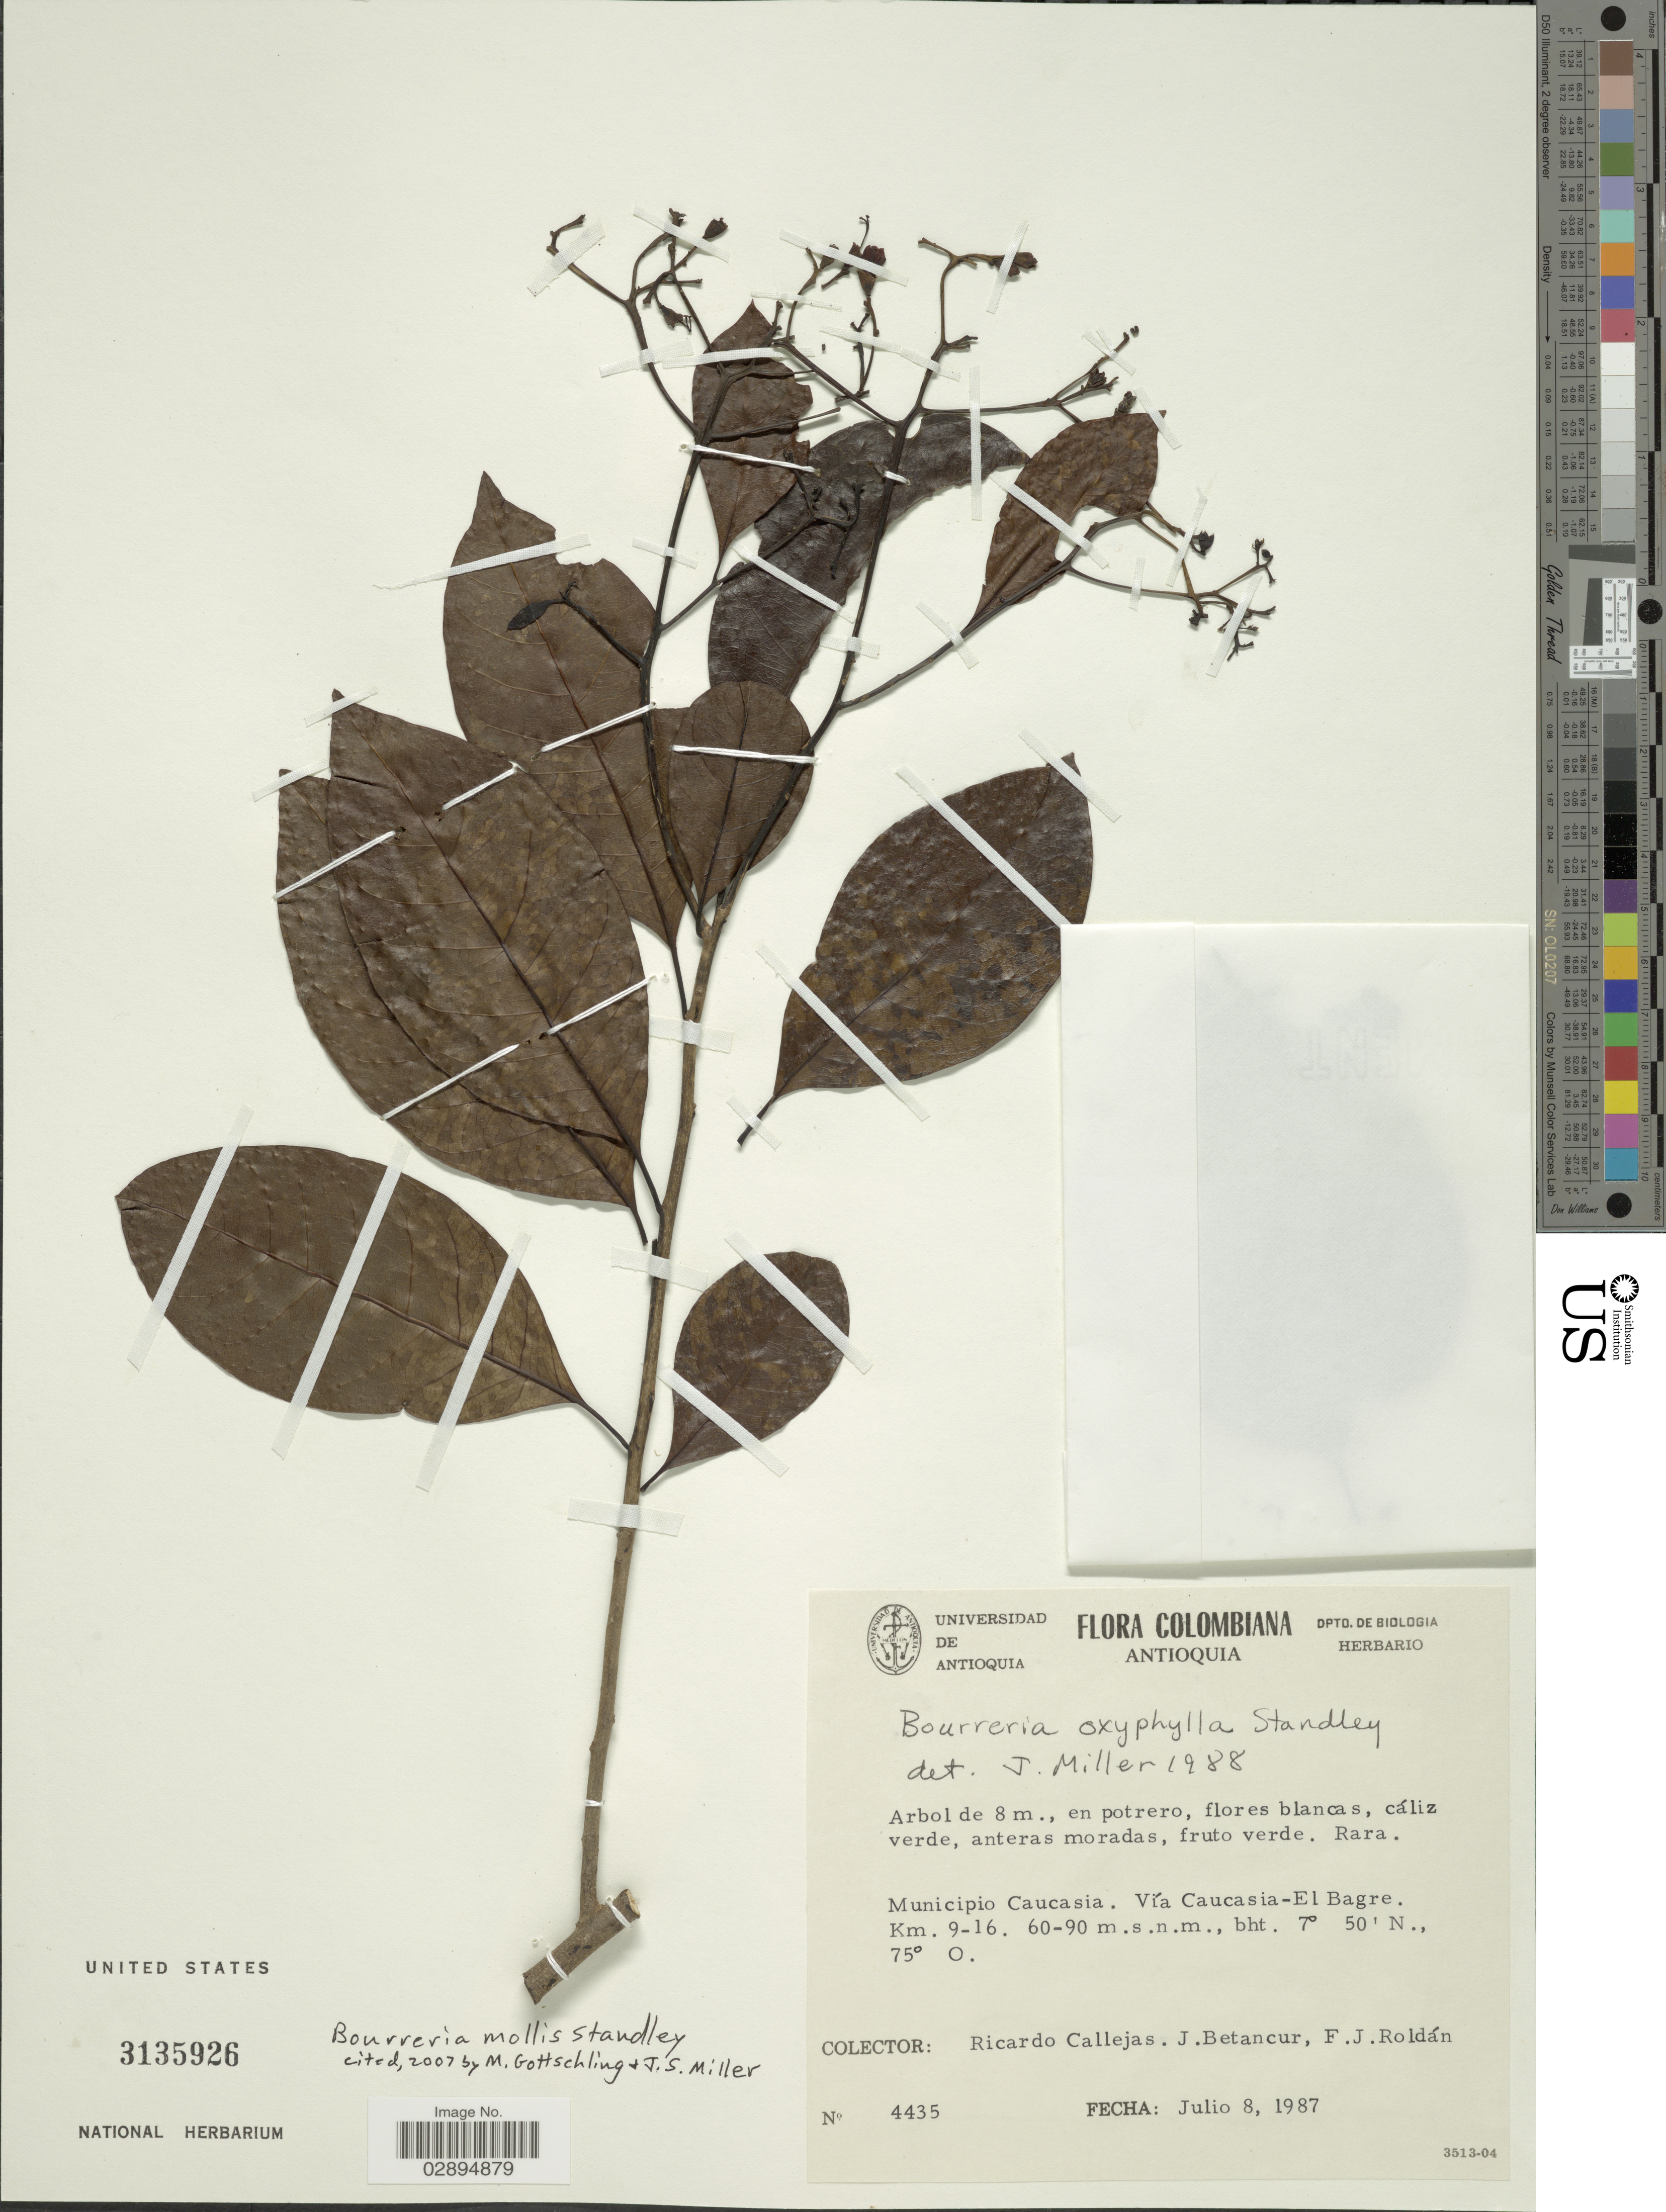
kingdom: Plantae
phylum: Tracheophyta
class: Magnoliopsida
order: Boraginales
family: Ehretiaceae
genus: Bourreria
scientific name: Bourreria mollis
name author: Standl.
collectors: R. Callejas, J. Betancur & F. J. Roldán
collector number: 4435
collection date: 1987-07-08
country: Colombia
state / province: Antioquia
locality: Municipio Caucasia. Vía Caucasia-El Bagre. Km. 9-16.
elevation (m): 60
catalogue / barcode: US 3135926